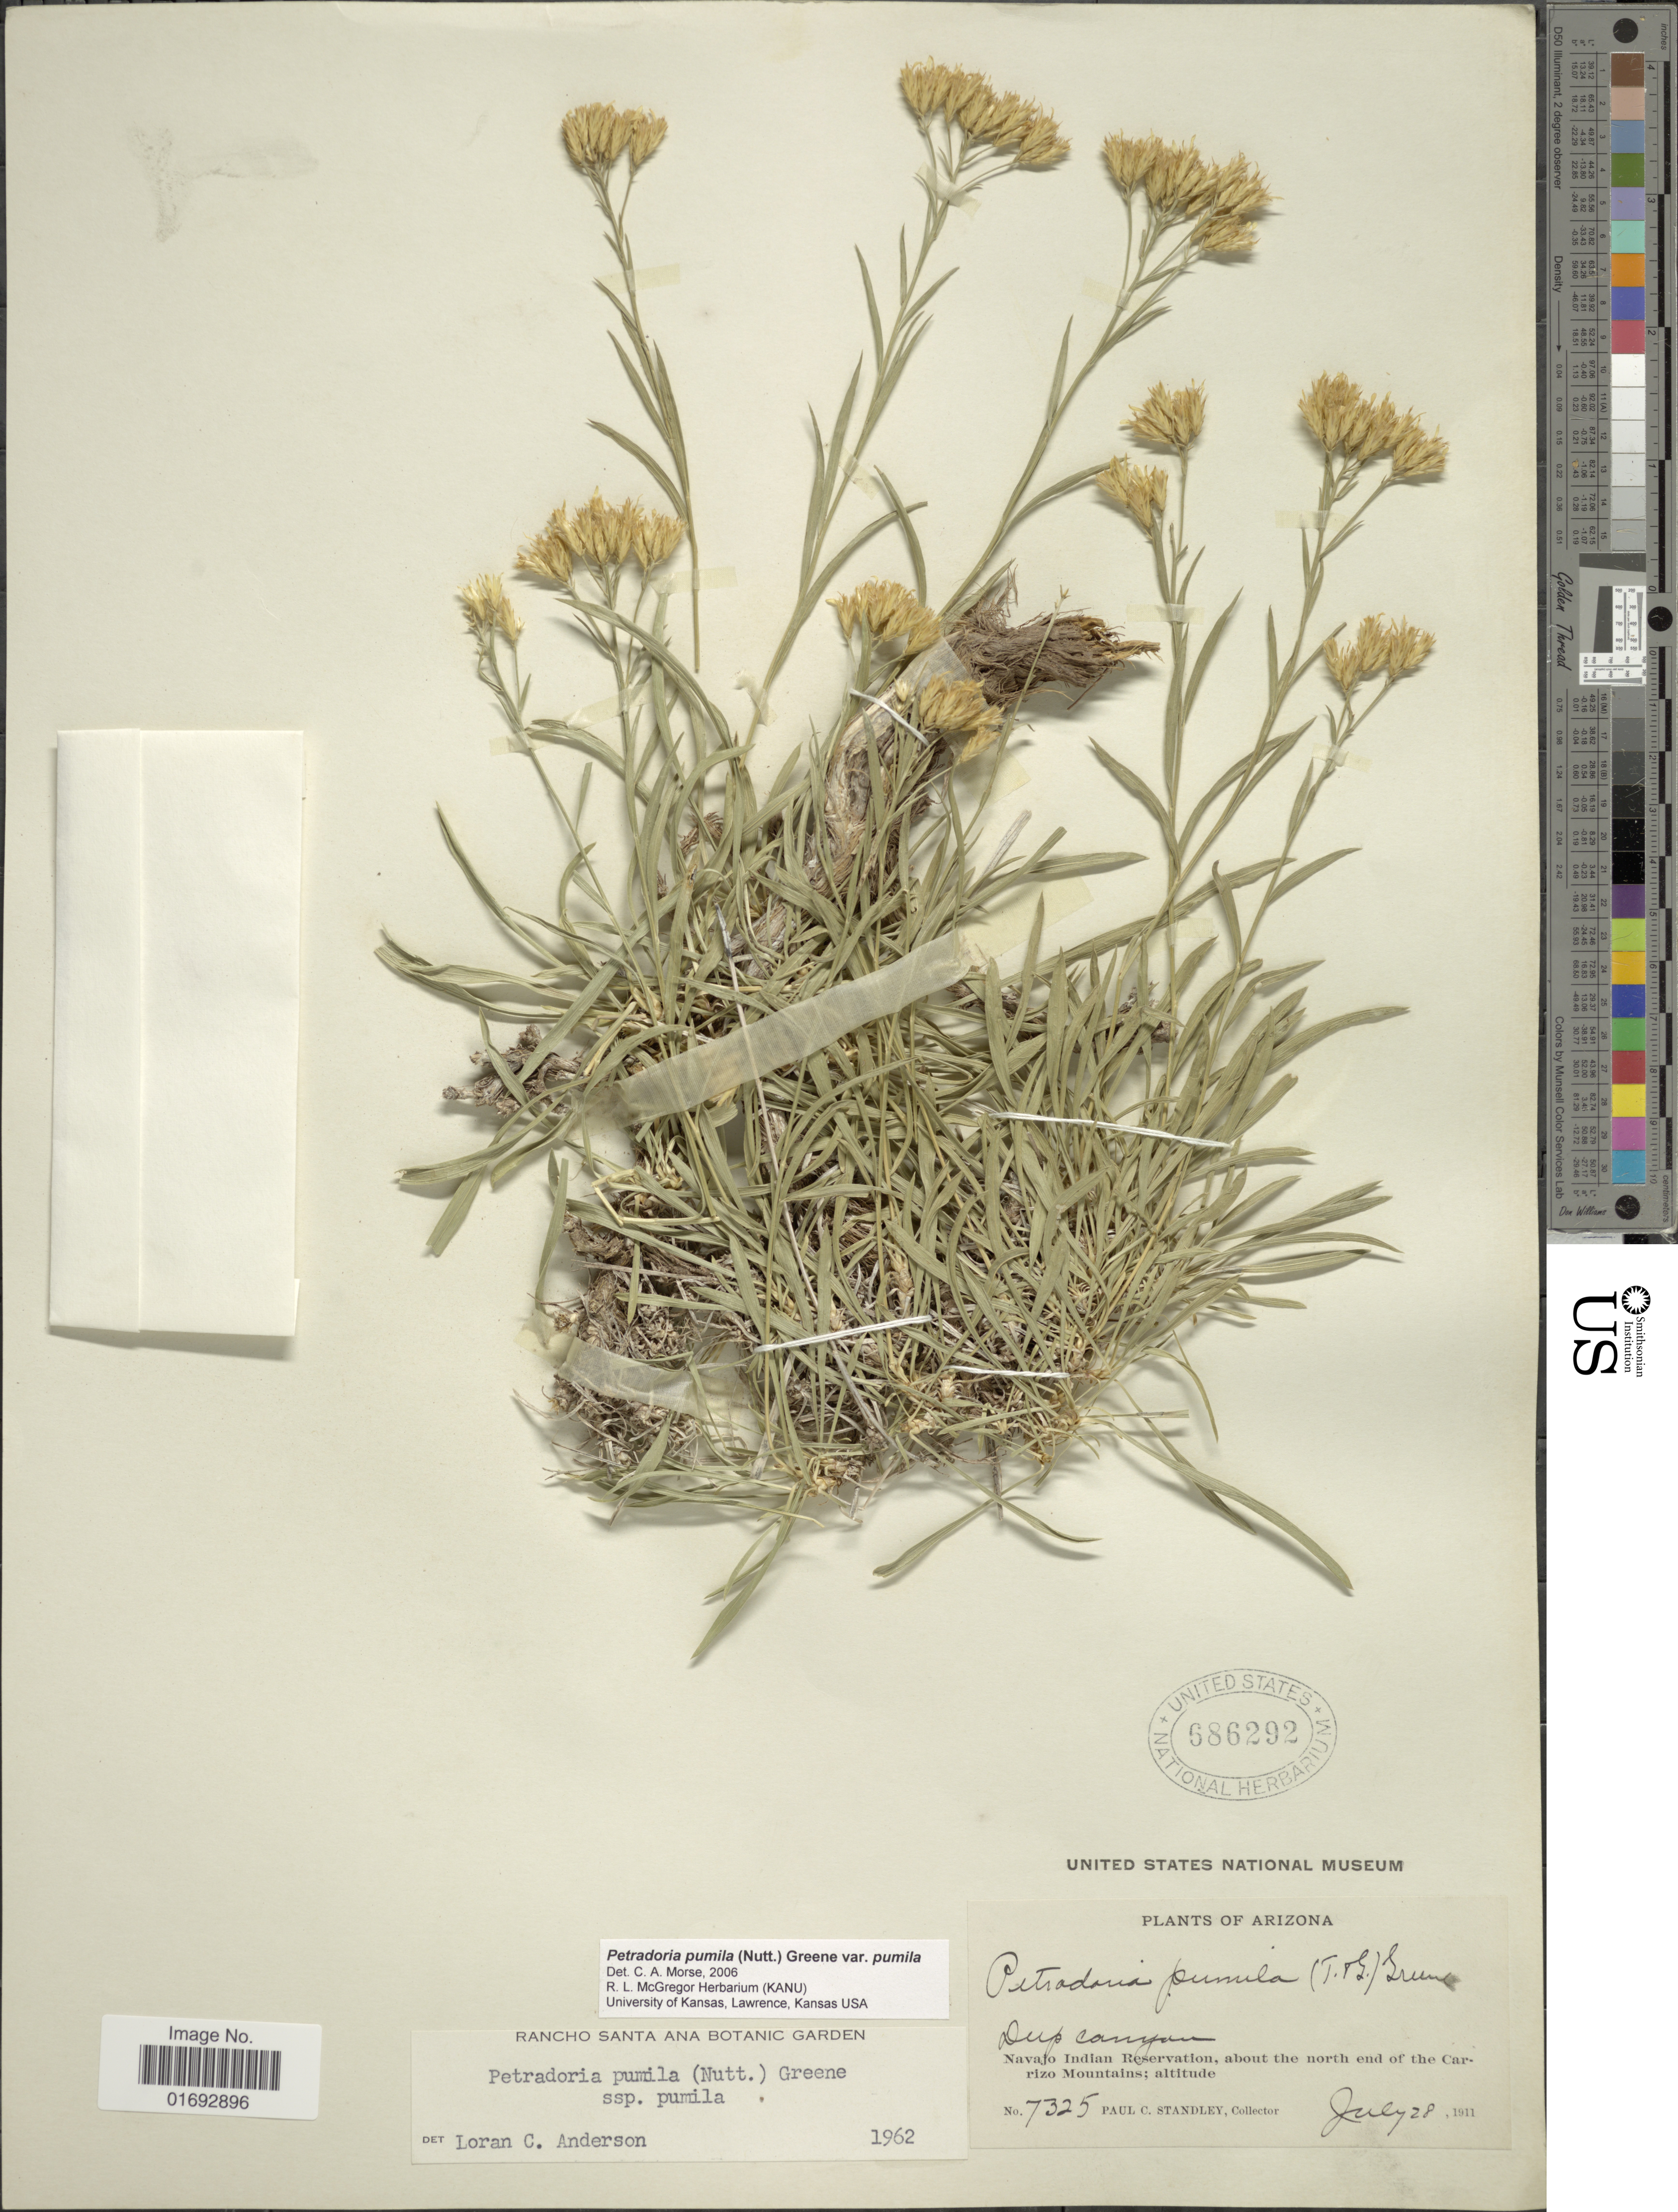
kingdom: Plantae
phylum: Tracheophyta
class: Magnoliopsida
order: Asterales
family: Asteraceae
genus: Petradoria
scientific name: Petradoria pumila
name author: (Nutt.) Greene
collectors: P. C. Standley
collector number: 7325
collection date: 1911-07-28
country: United States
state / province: Arizona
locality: Deep Canyon, Navajo Indian Reservation, about the north end of the Carizo Mountains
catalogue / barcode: US 686292